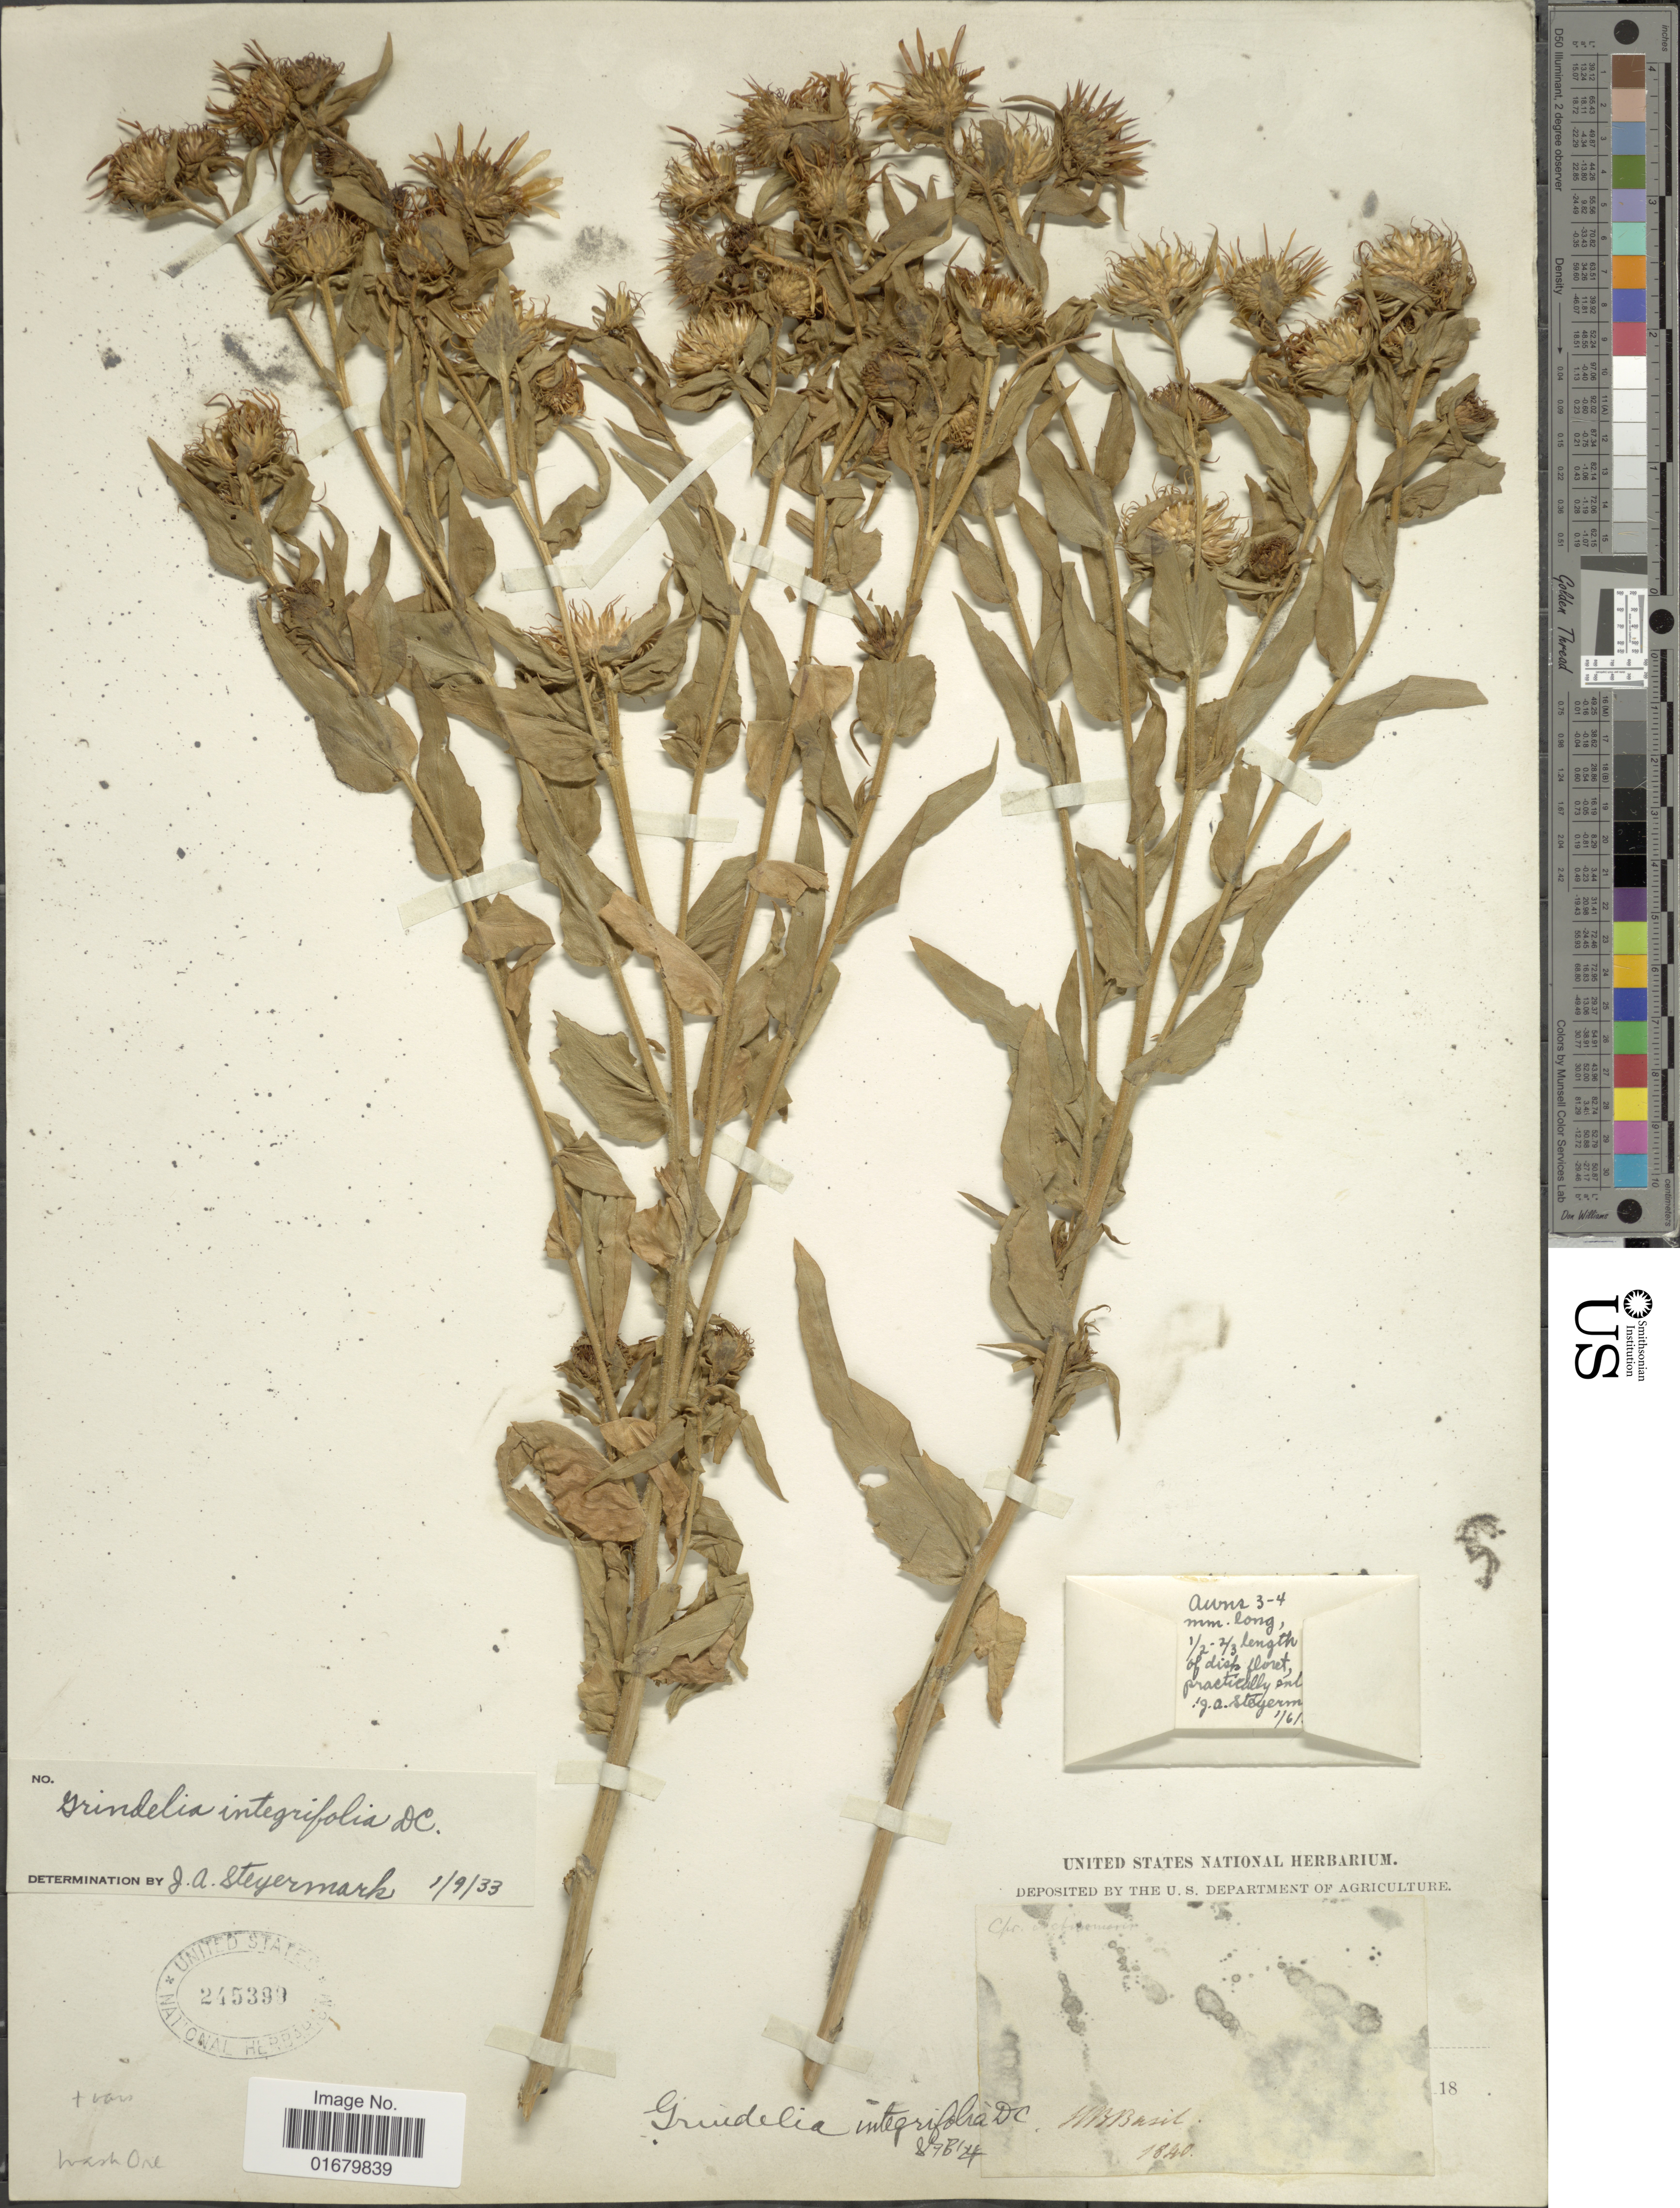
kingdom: Plantae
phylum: Tracheophyta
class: Magnoliopsida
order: Asterales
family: Asteraceae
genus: Grindelia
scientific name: Grindelia integrifolia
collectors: H. Basil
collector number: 1840*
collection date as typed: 18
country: United States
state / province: Oregon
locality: Wash Ore.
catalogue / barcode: US 245399